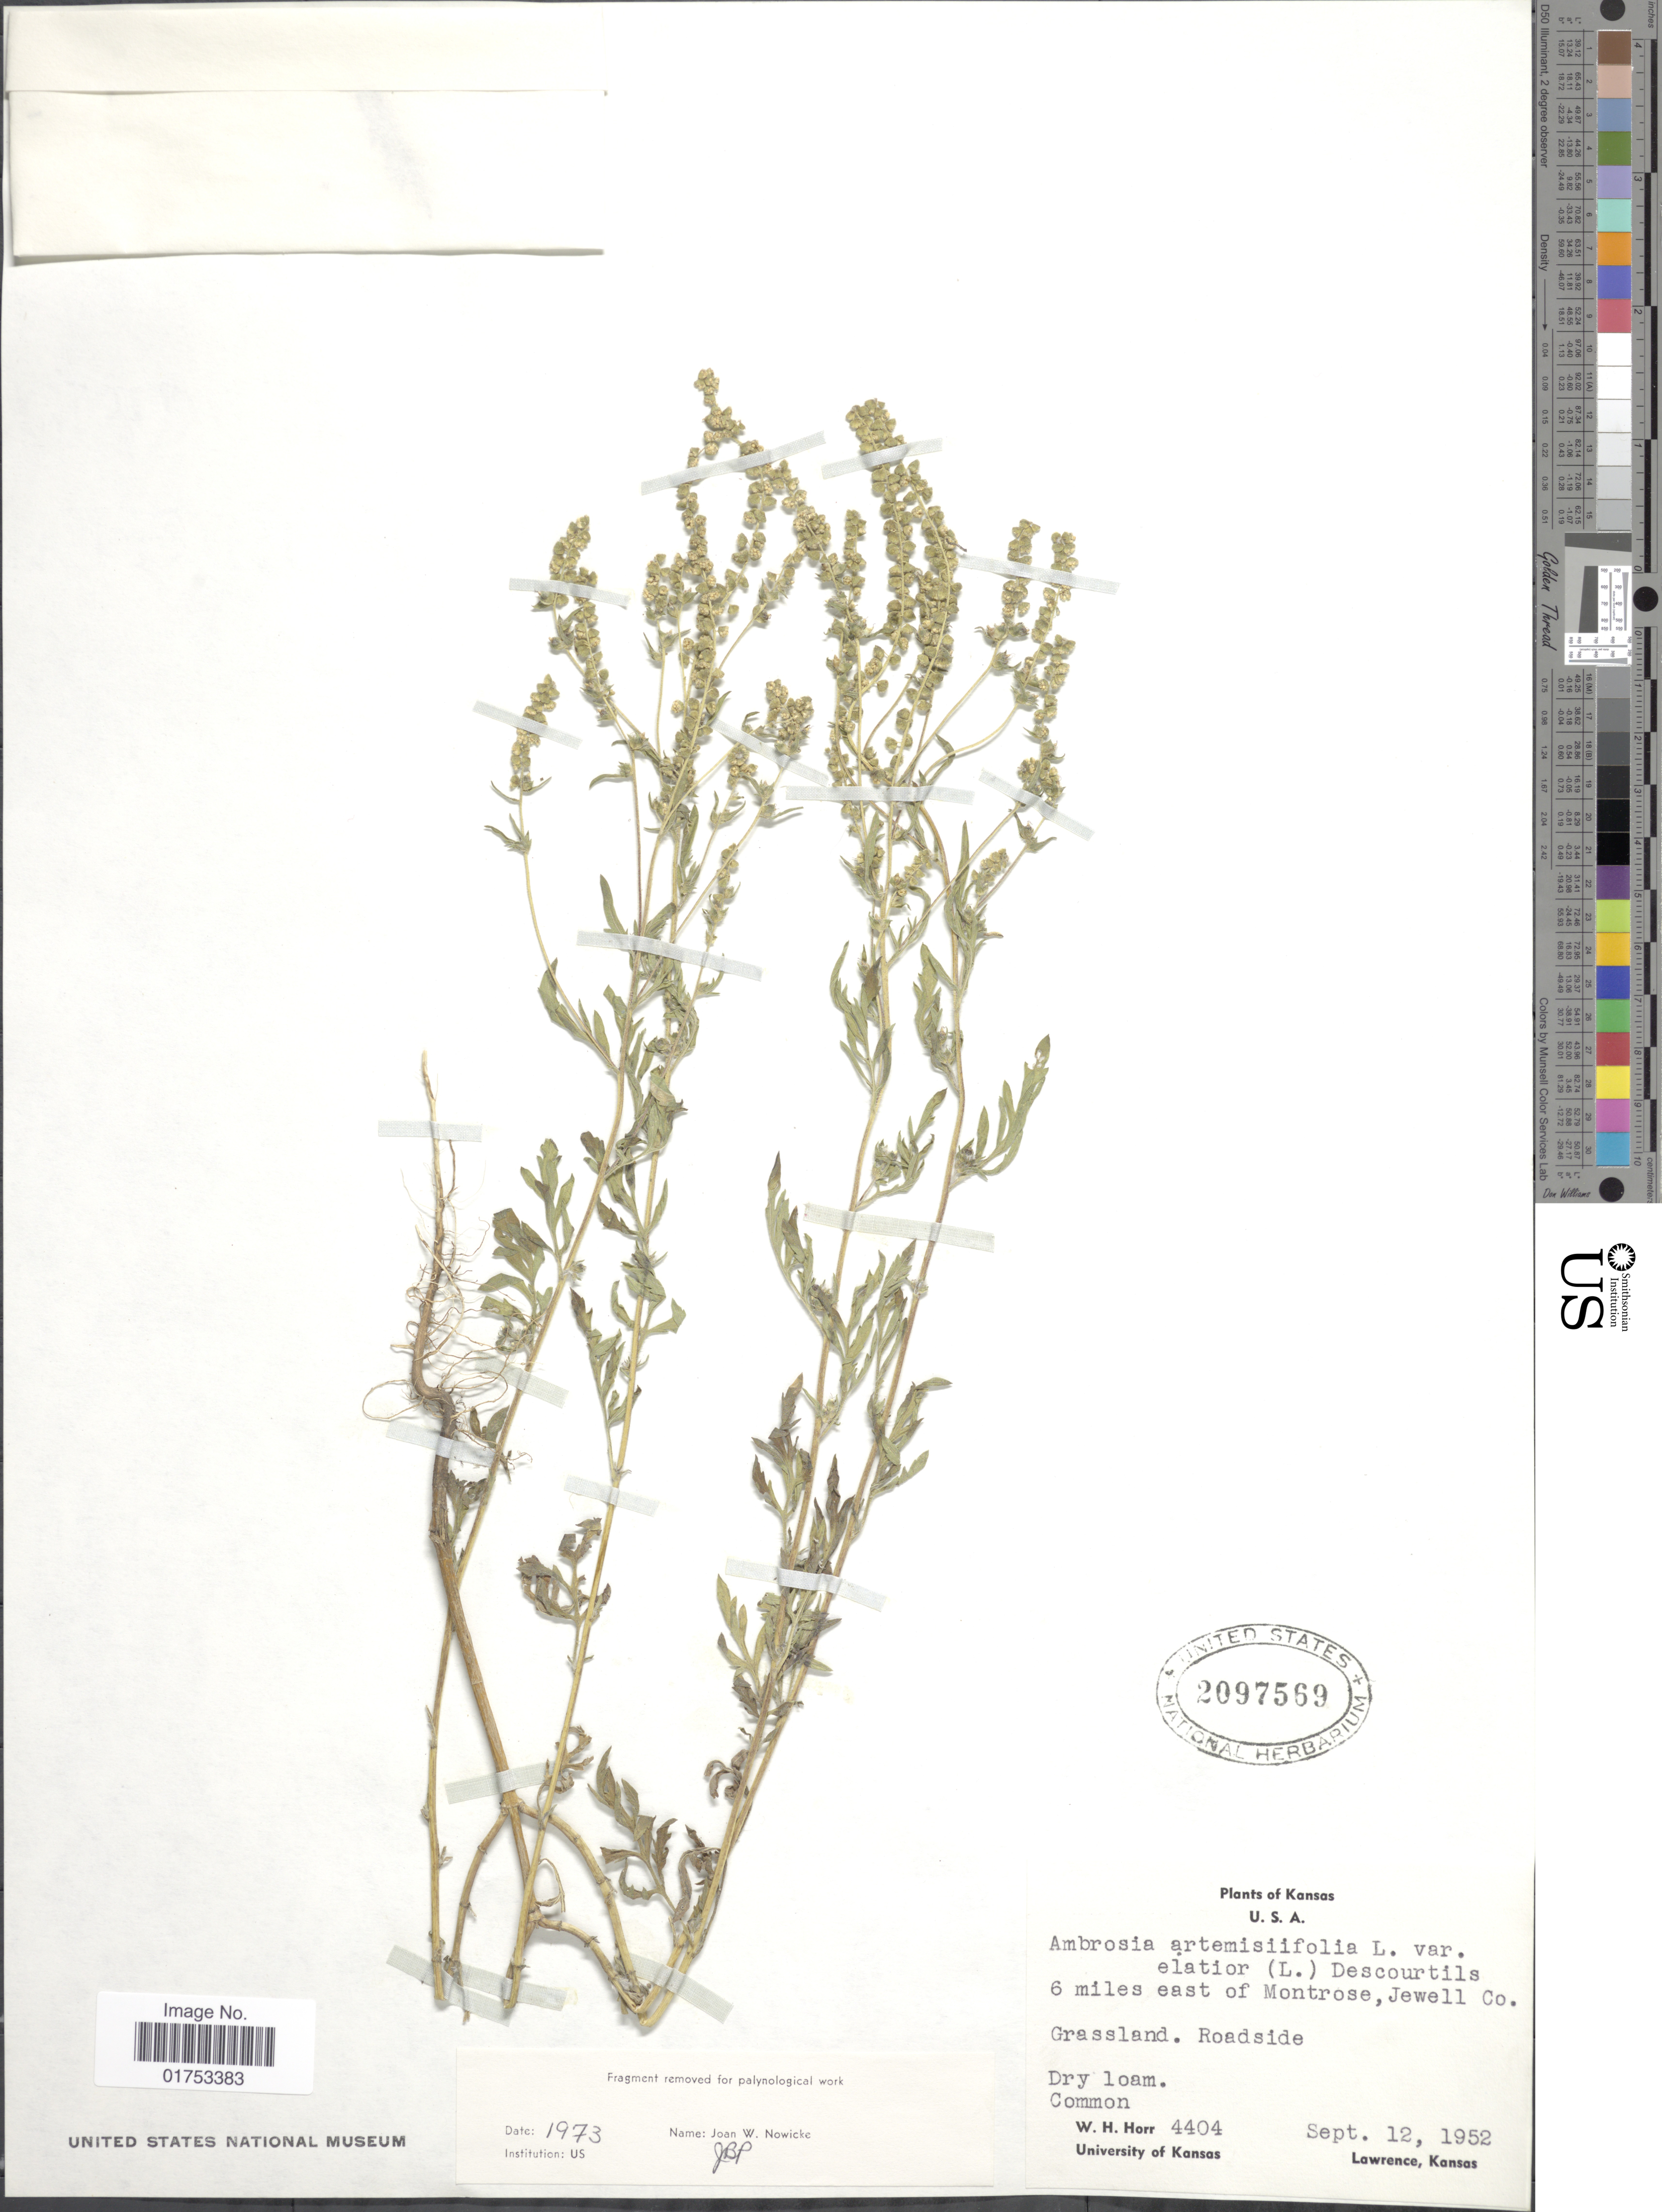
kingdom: Plantae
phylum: Tracheophyta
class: Magnoliopsida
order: Asterales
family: Asteraceae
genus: Ambrosia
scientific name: Ambrosia artemisiifolia var. elatior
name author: (L.) Descourt.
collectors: W. H. Horr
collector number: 4404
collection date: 1952-09-12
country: United States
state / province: Kansas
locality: U.S.A., 6 miles east of Montrose, Jewell Co.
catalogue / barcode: US 2097569